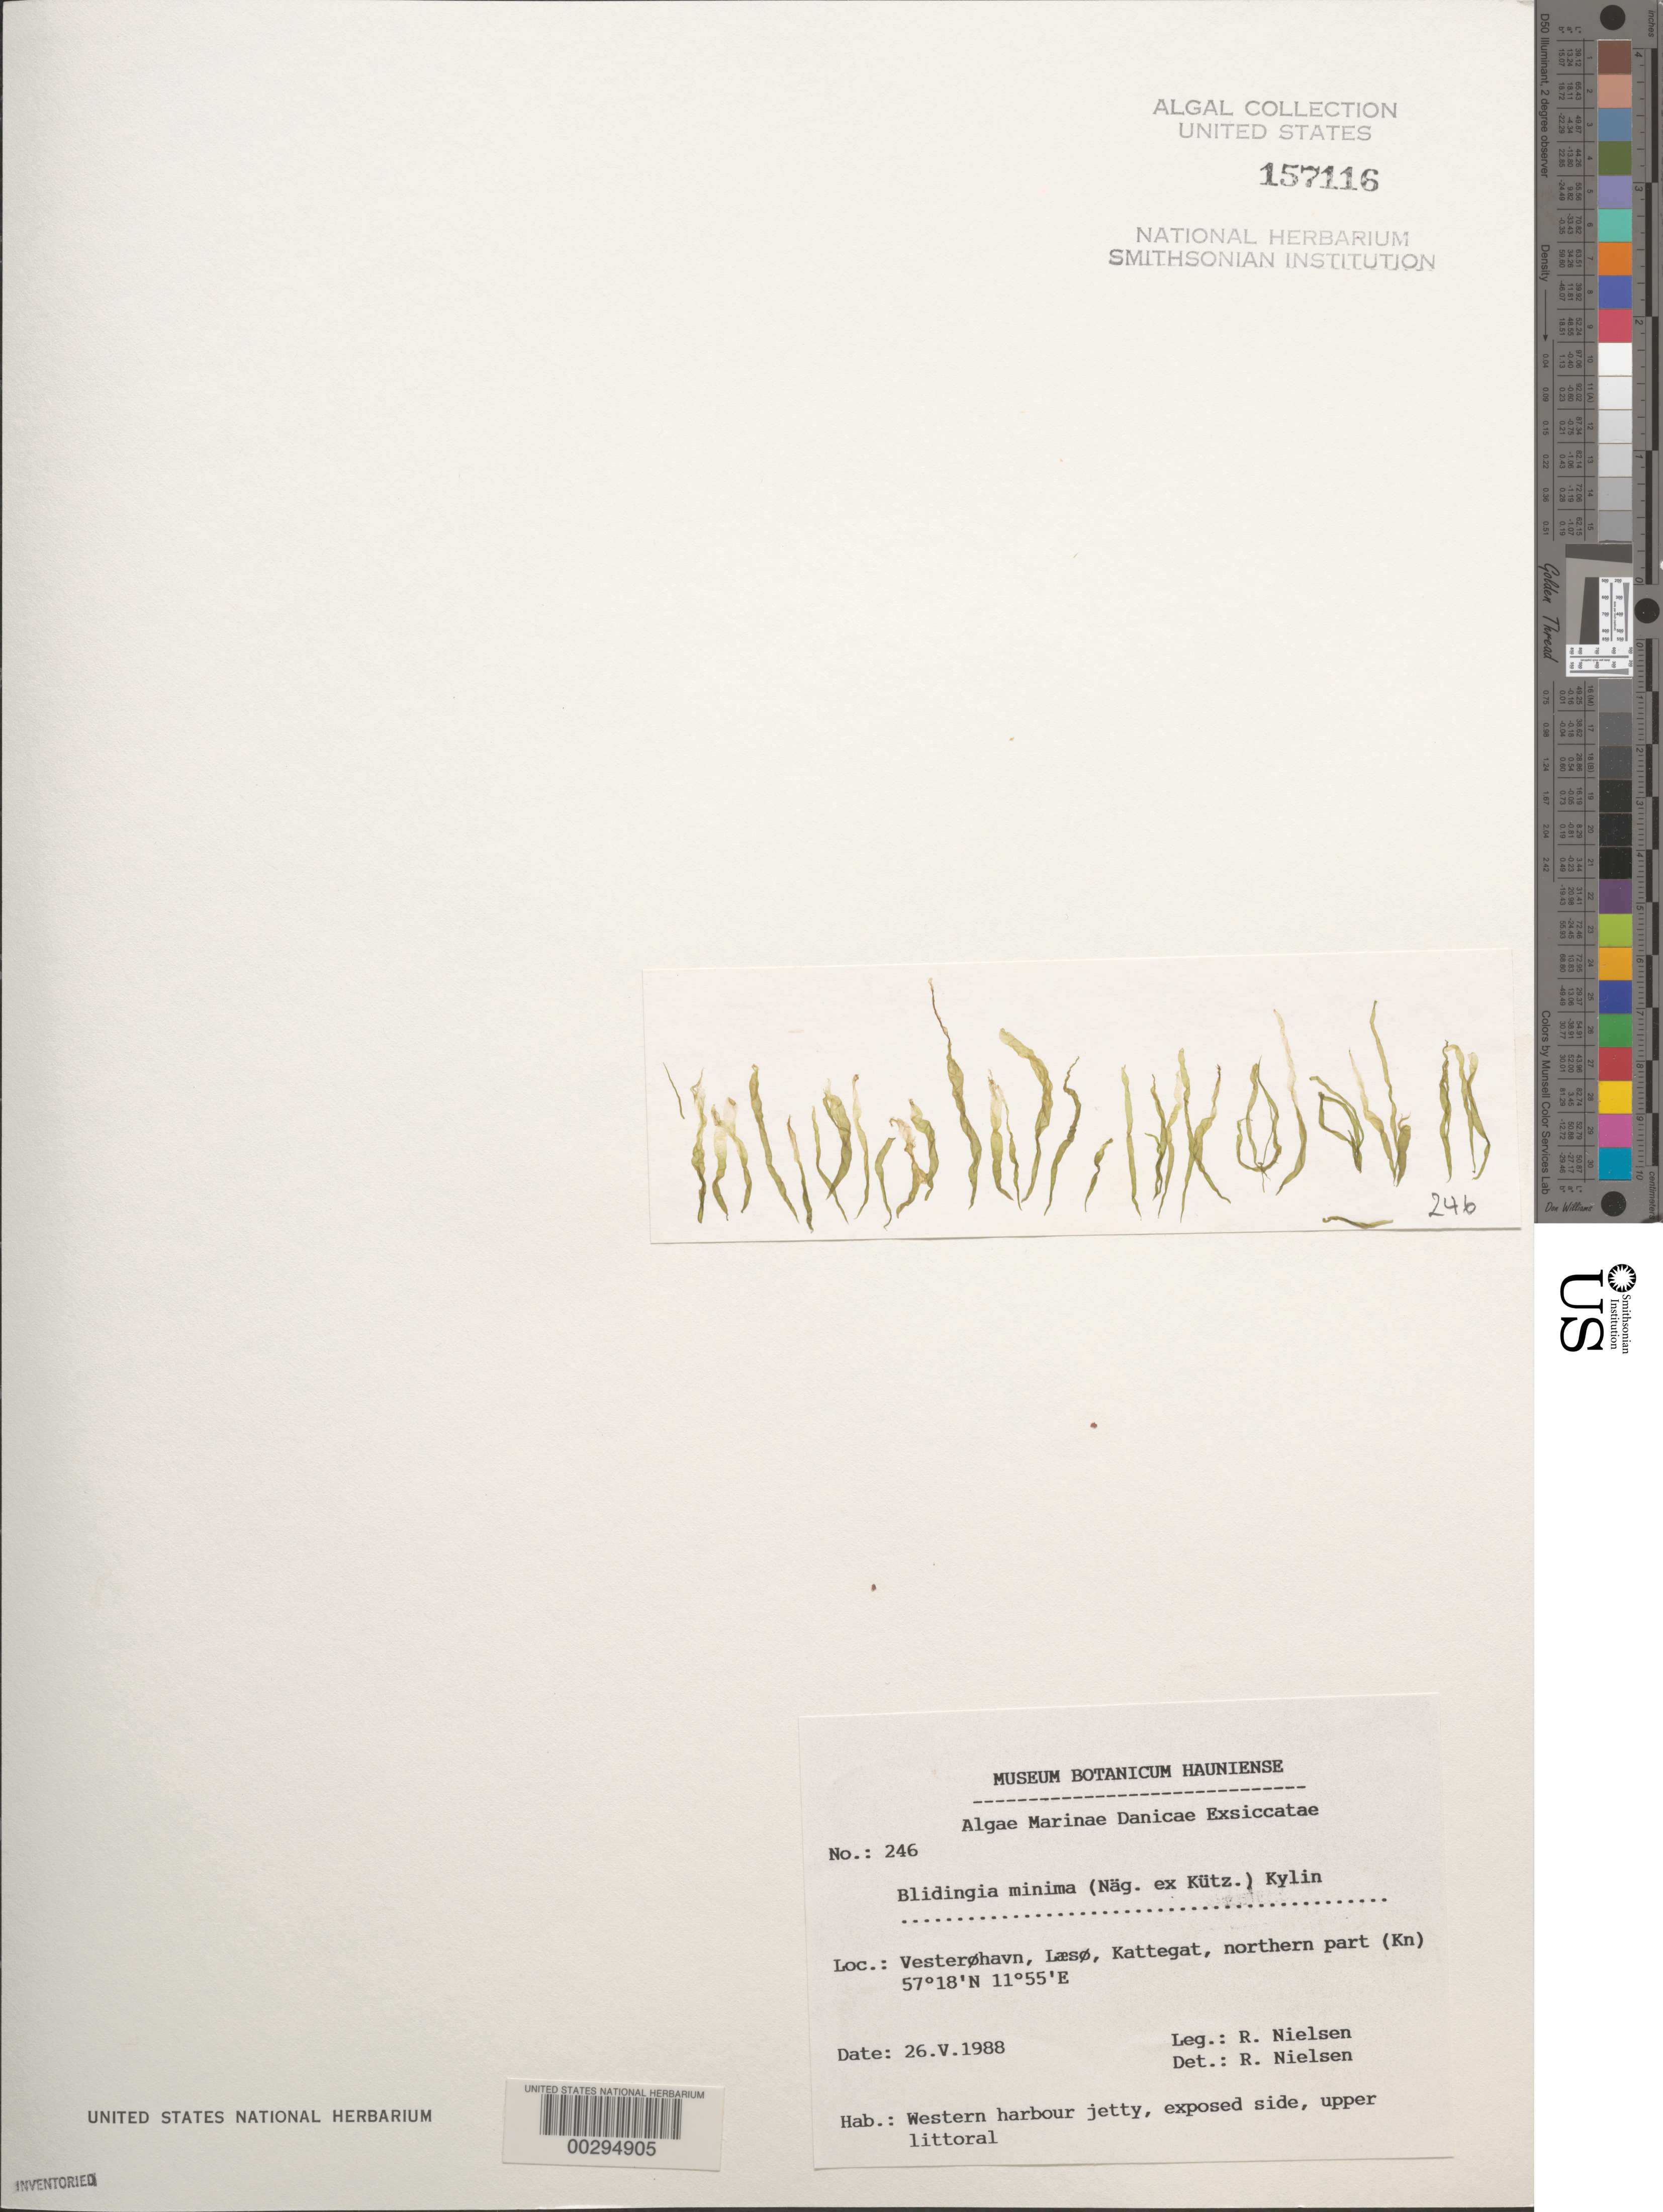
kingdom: Plantae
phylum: Chlorophyta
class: Ulvophyceae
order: Ulvales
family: Kornmanniaceae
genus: Blidingia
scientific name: Blidingia minima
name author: Nägeli ex Kütz.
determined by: Nielsen, R.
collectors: R. Nielsen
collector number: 246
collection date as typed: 26 May 1988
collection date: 1988-05-26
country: Denmark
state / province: Nordjylland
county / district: Laeso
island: Laeso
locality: Vesterohavn, Kattegat, northern part; exposed side of western harbour jetty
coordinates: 57 18' N, 11 55' E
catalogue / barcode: US 157116